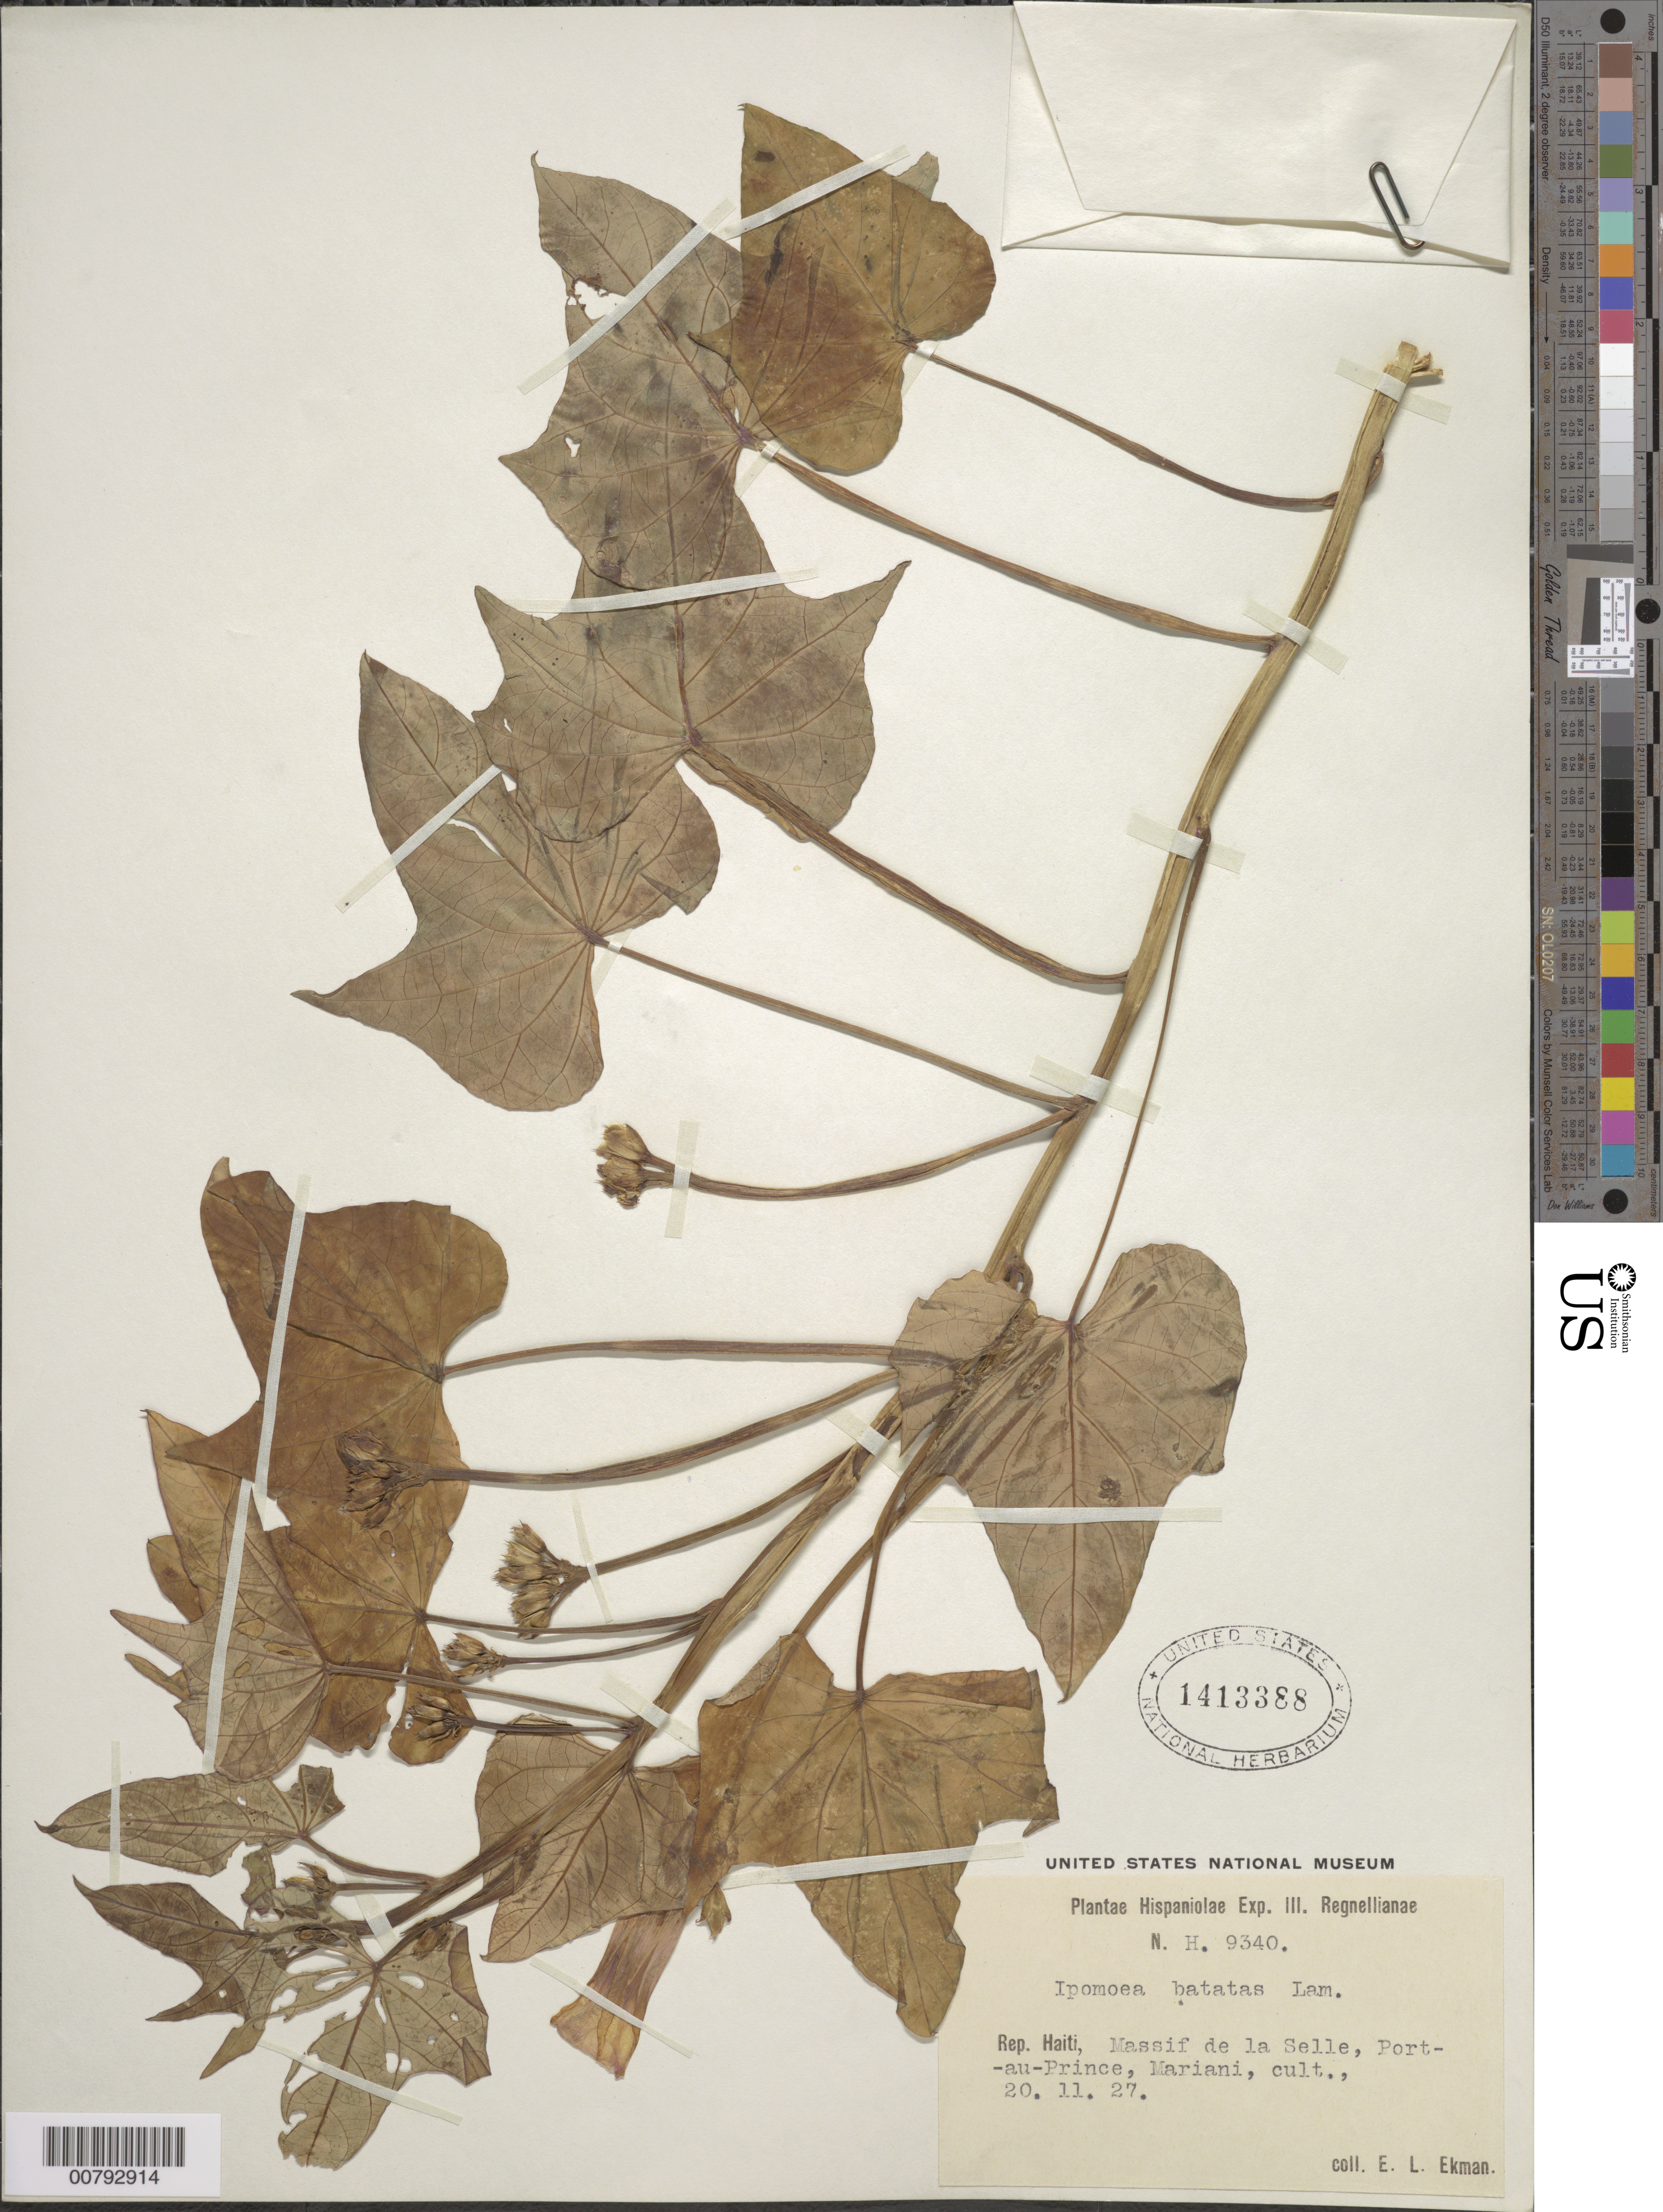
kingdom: Plantae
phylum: Tracheophyta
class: Magnoliopsida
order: Solanales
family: Convolvulaceae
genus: Ipomoea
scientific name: Ipomoea batatas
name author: (L.) Lam.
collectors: E. L. Ekman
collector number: H 9340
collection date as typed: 20 Nov 1927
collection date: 1927-11-20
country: Haiti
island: Hispaniola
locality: Massif de la Selle, Port-au-Prince, Mariani.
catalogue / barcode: US 1413388